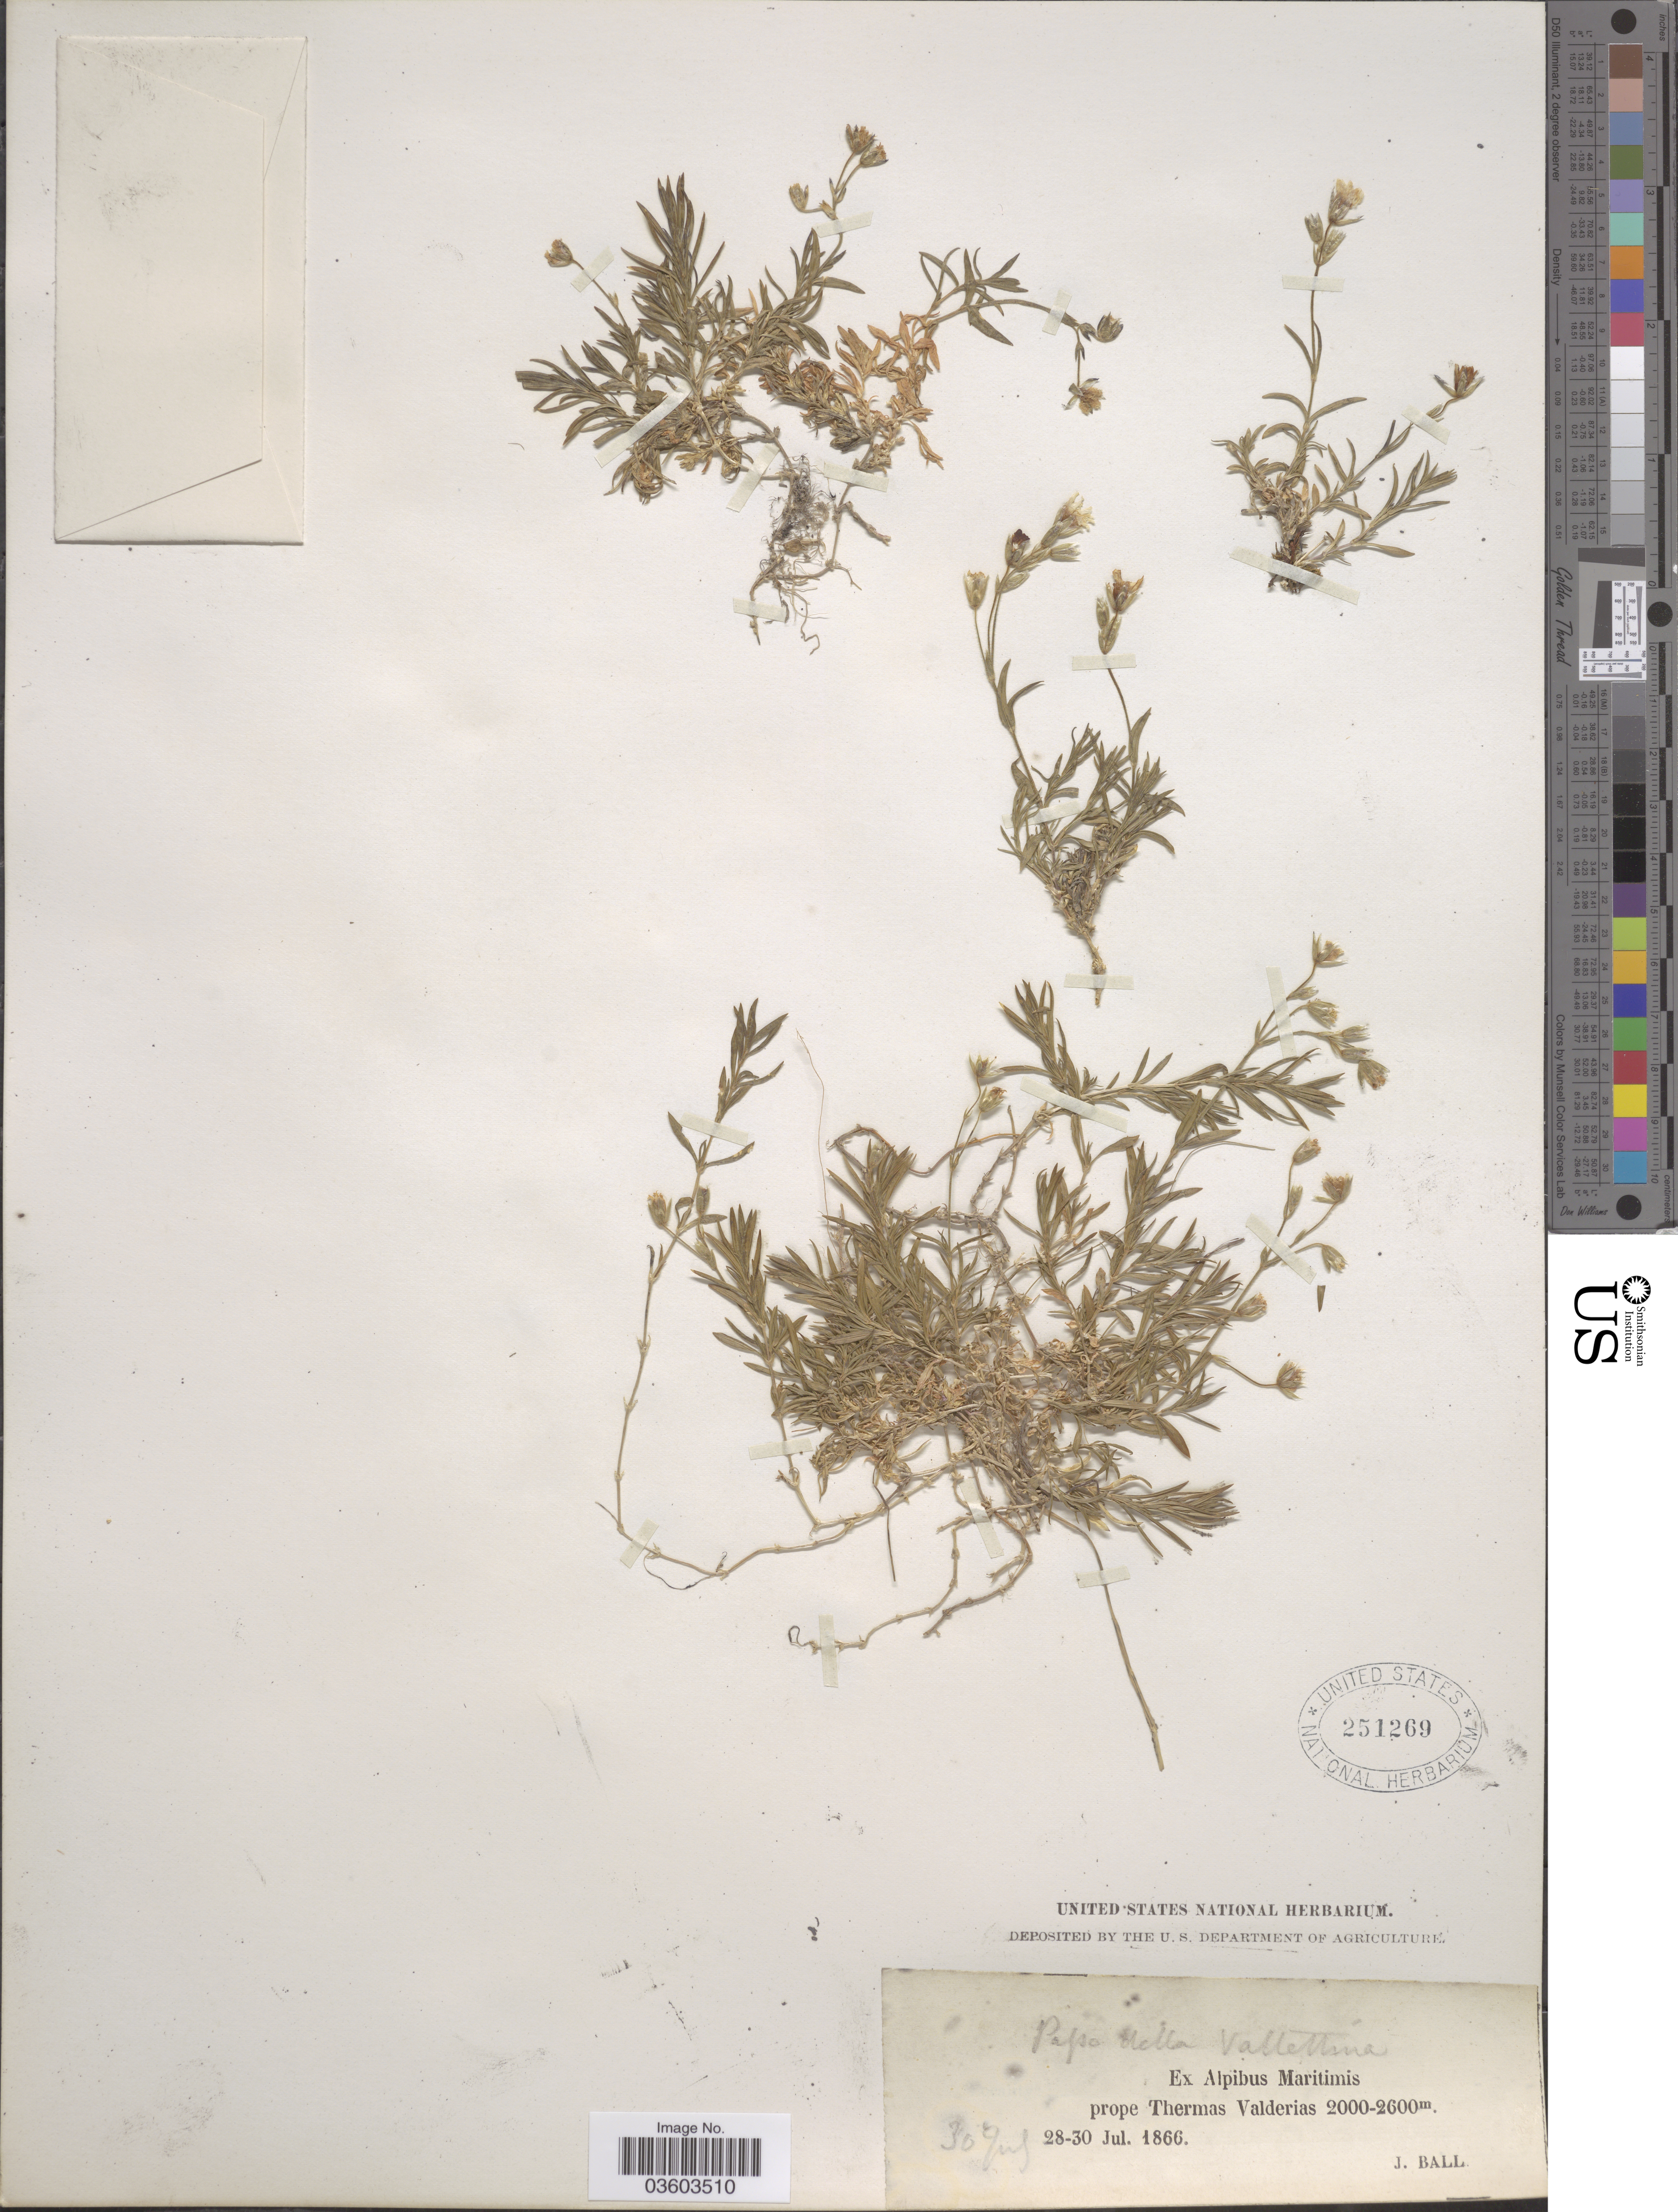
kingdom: Plantae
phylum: Tracheophyta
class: Magnoliopsida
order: Caryophyllales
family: Caryophyllaceae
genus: Cerastium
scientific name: Cerastium sp.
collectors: J. Ball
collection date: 1866-07-30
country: Italy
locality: Ex Alpibus Maritimis prope Thermas Valderias.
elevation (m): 2000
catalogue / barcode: US 251269